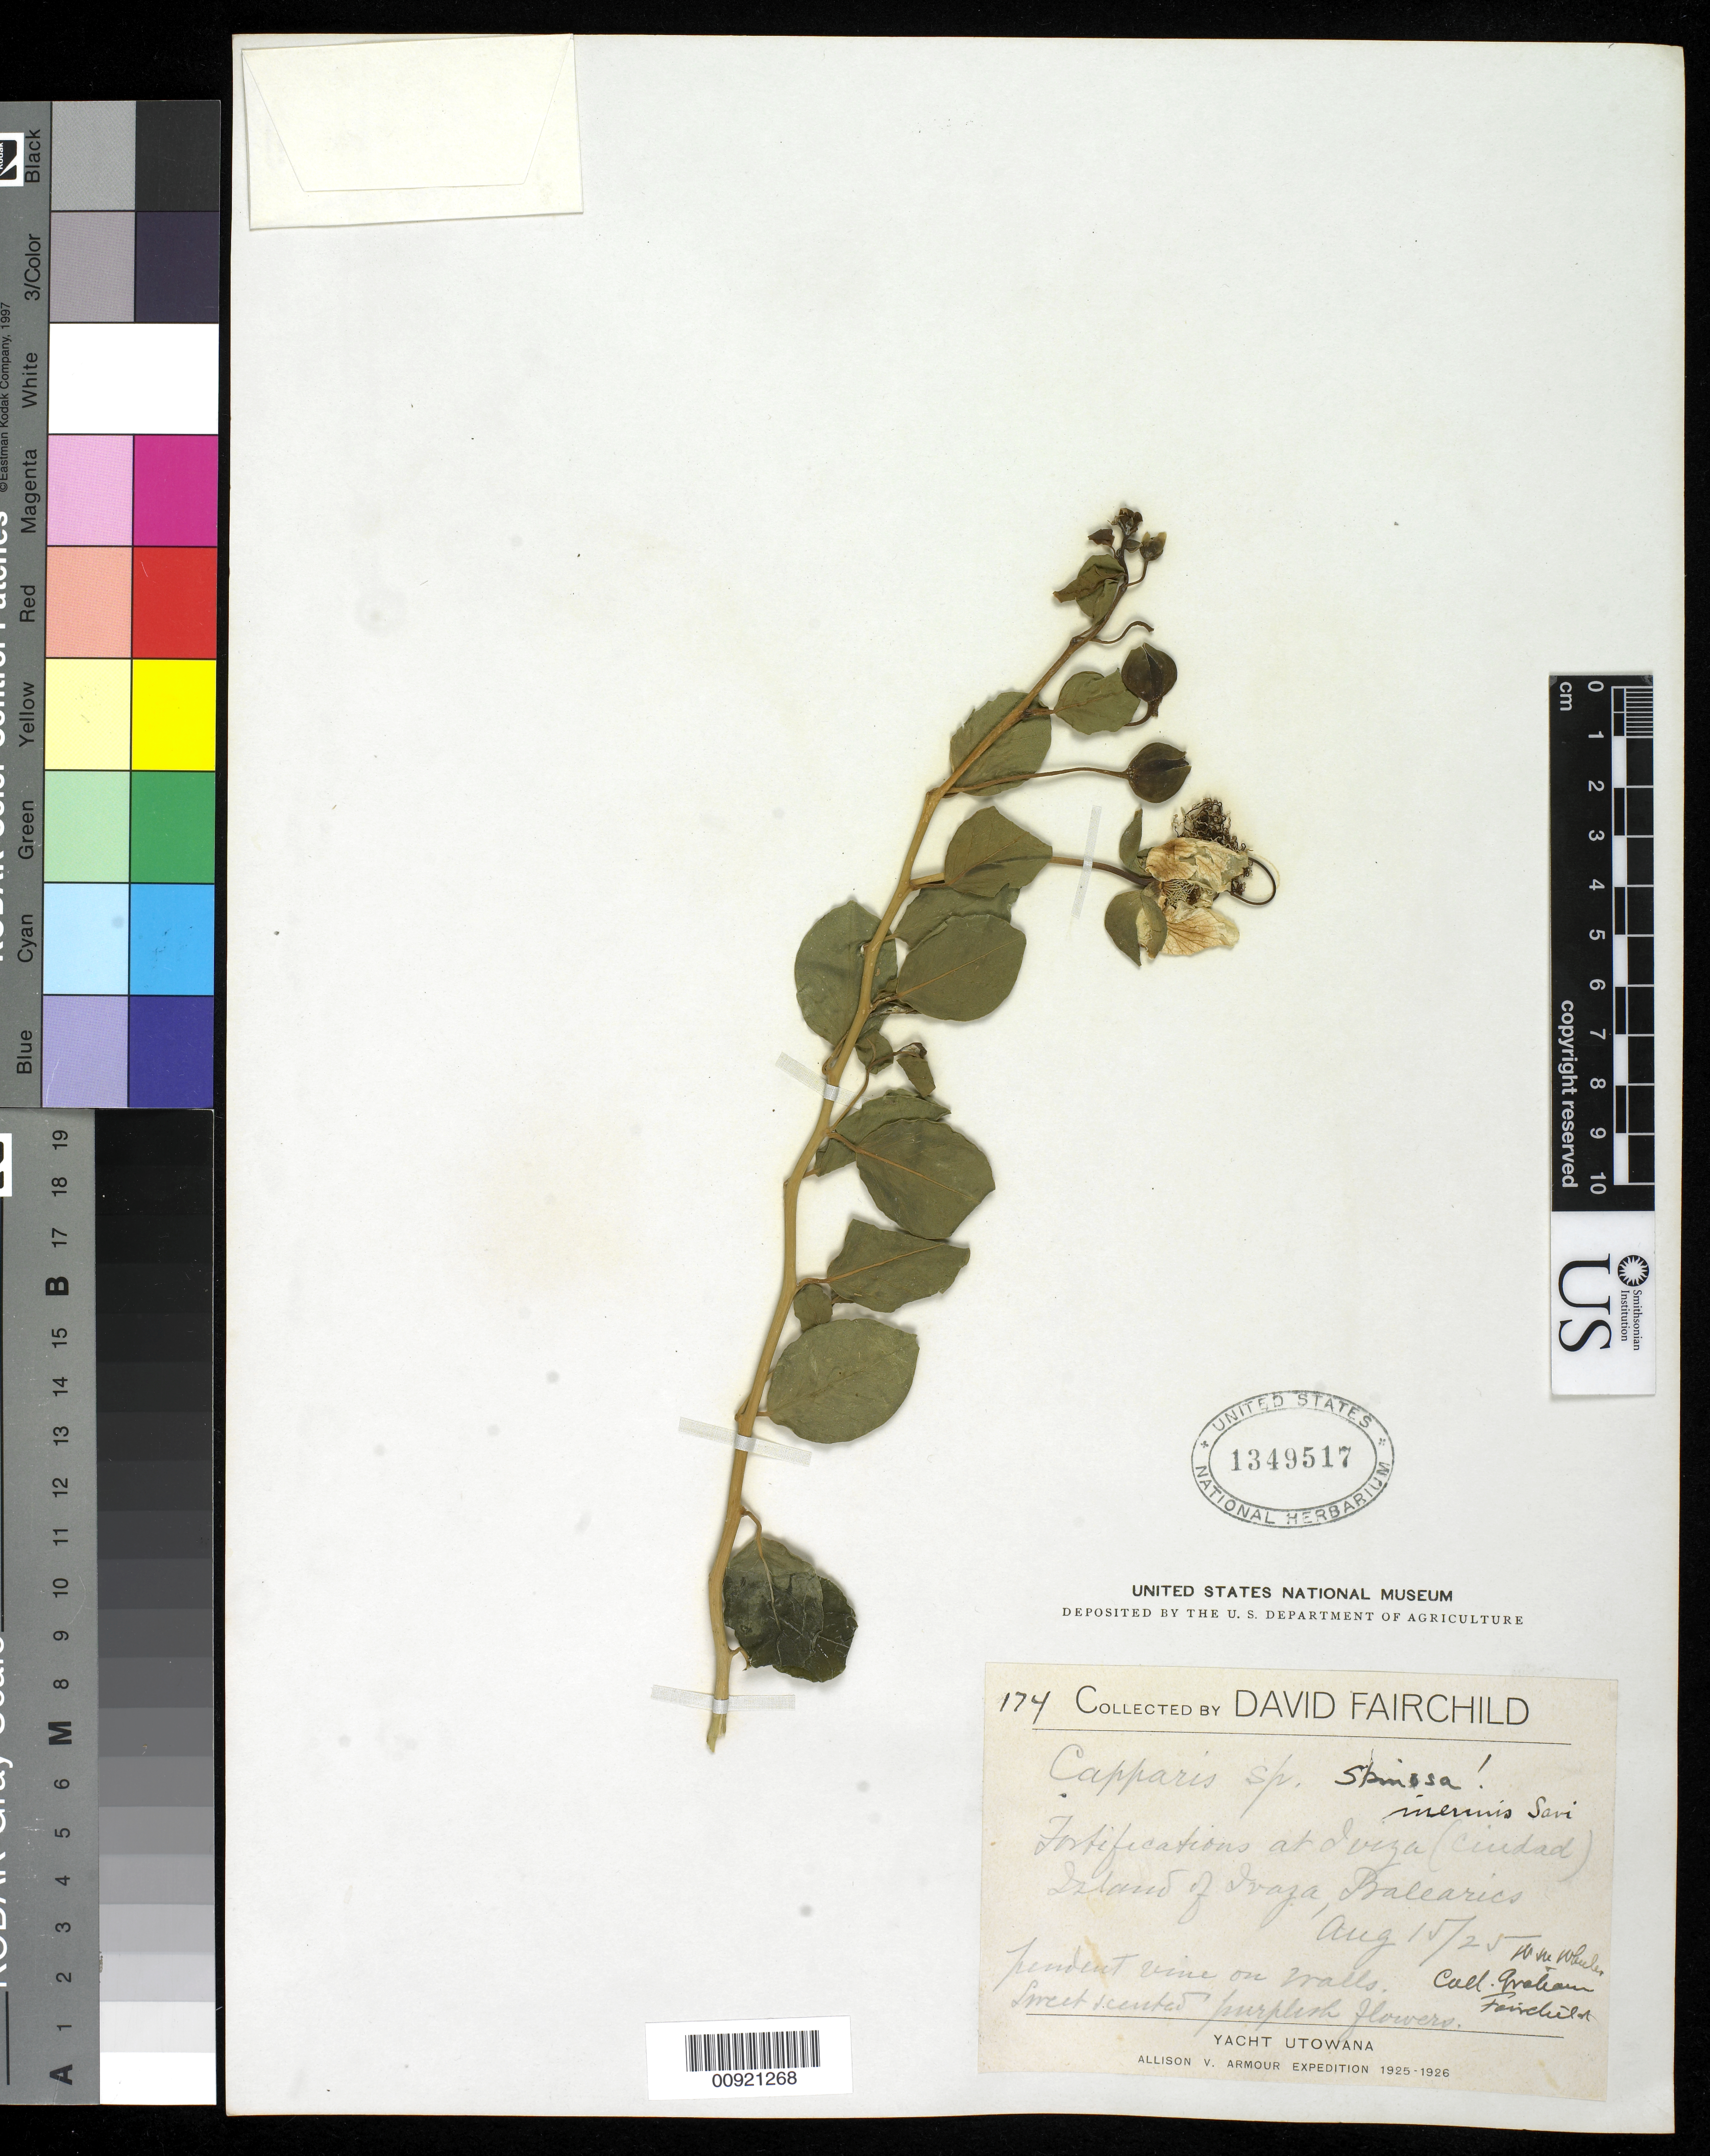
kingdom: Plantae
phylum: Tracheophyta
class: Magnoliopsida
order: Brassicales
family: Capparaceae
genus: Capparis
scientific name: Capparis spinosa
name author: L.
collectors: D. Fairchild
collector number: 174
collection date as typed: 15 Aug 1925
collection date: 1925-08-15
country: Spain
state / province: Islas Baleares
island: Ibeza I.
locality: Fortifications at Ciudad, Island of [L]vaza Balearics.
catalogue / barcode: US 1349517